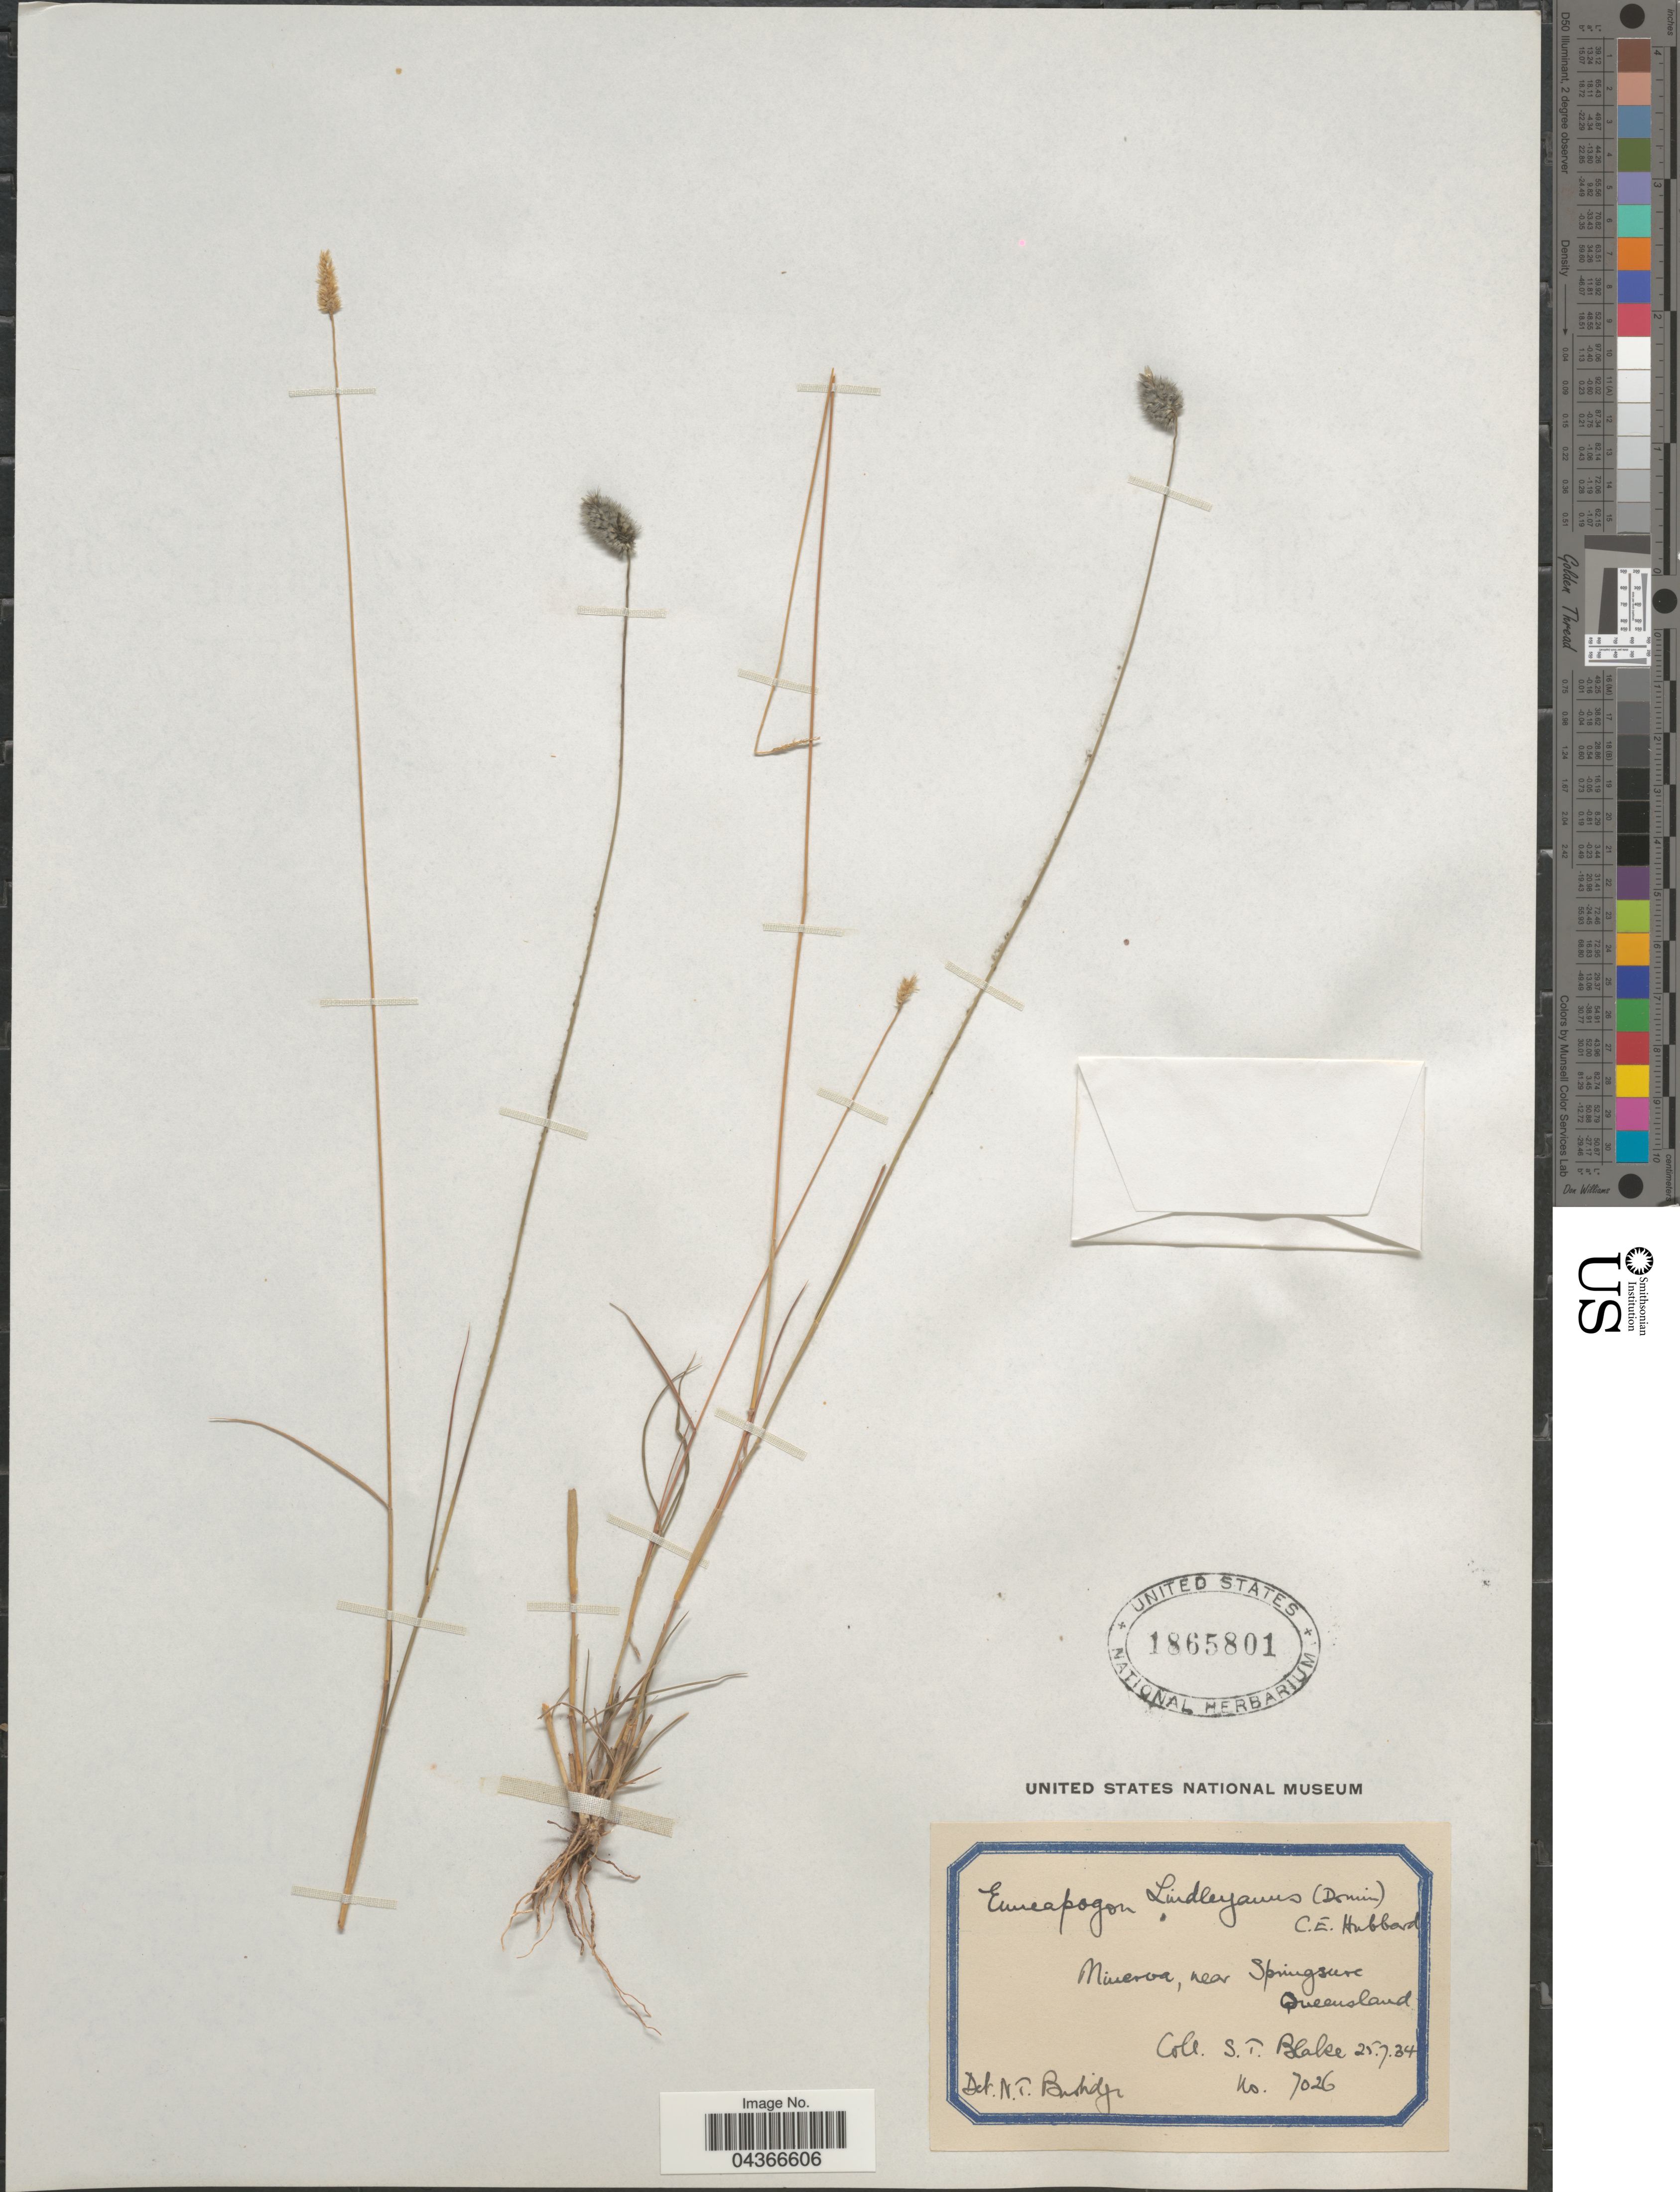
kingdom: Plantae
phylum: Tracheophyta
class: Liliopsida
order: Poales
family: Poaceae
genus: Enneapogon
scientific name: Enneapogon lindleyanus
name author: (Domin) C.E. Hubb.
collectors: S. T. Blake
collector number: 7026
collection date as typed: Transcribed d/m/y: 25/7/34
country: Australia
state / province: Queensland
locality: Minerva, near Springsure.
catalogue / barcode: US 1865801